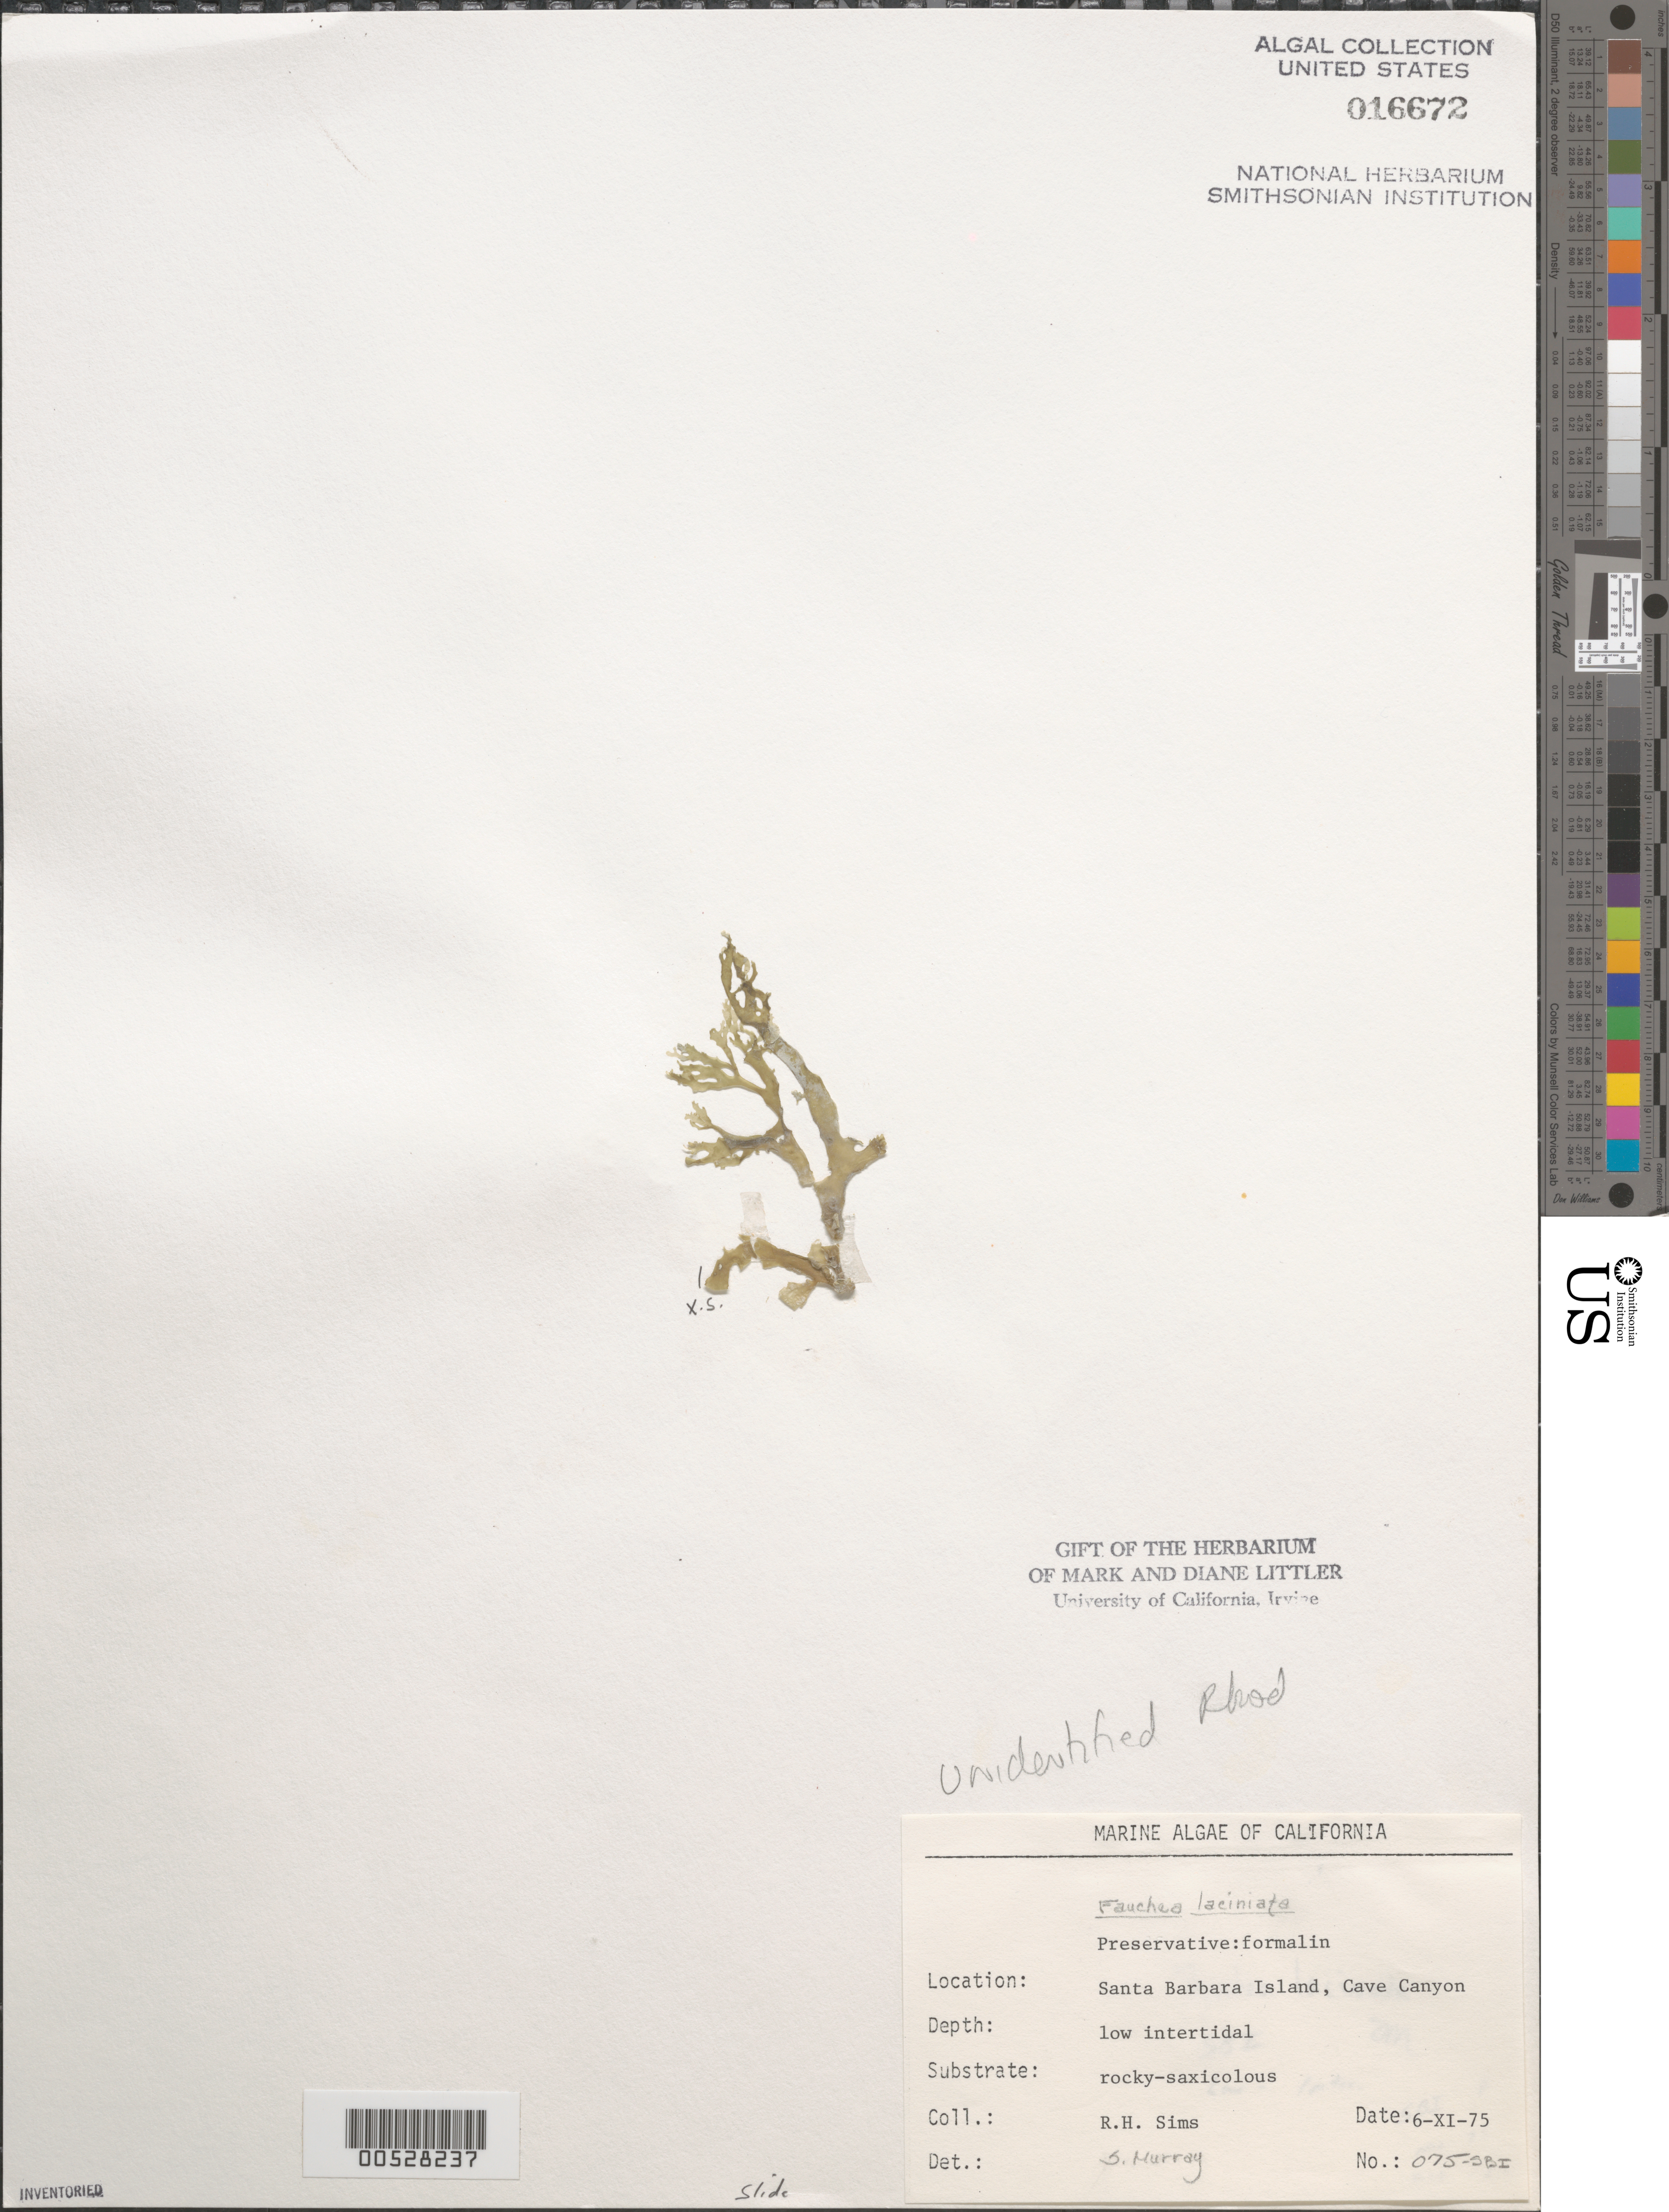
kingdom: Plantae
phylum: Rhodophyta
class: Florideophyceae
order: Rhodymeniales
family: Faucheaceae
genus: Gloiocladia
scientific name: Gloiocladia laciniata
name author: (J. Agardh) Rodríguez-Prieto & N. Sánchez in Rodríguez-Prieto et al.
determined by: Algae name updating Project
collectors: R. H. Sims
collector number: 075-sbi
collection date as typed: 06 Nov 1975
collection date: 1975-11-06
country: United States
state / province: California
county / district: Santa Barbara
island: Santa Barbara Island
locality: Cave Canyon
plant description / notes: BLM-SOCALBIGHT Rocky Intertidal Survey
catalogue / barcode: US 16672